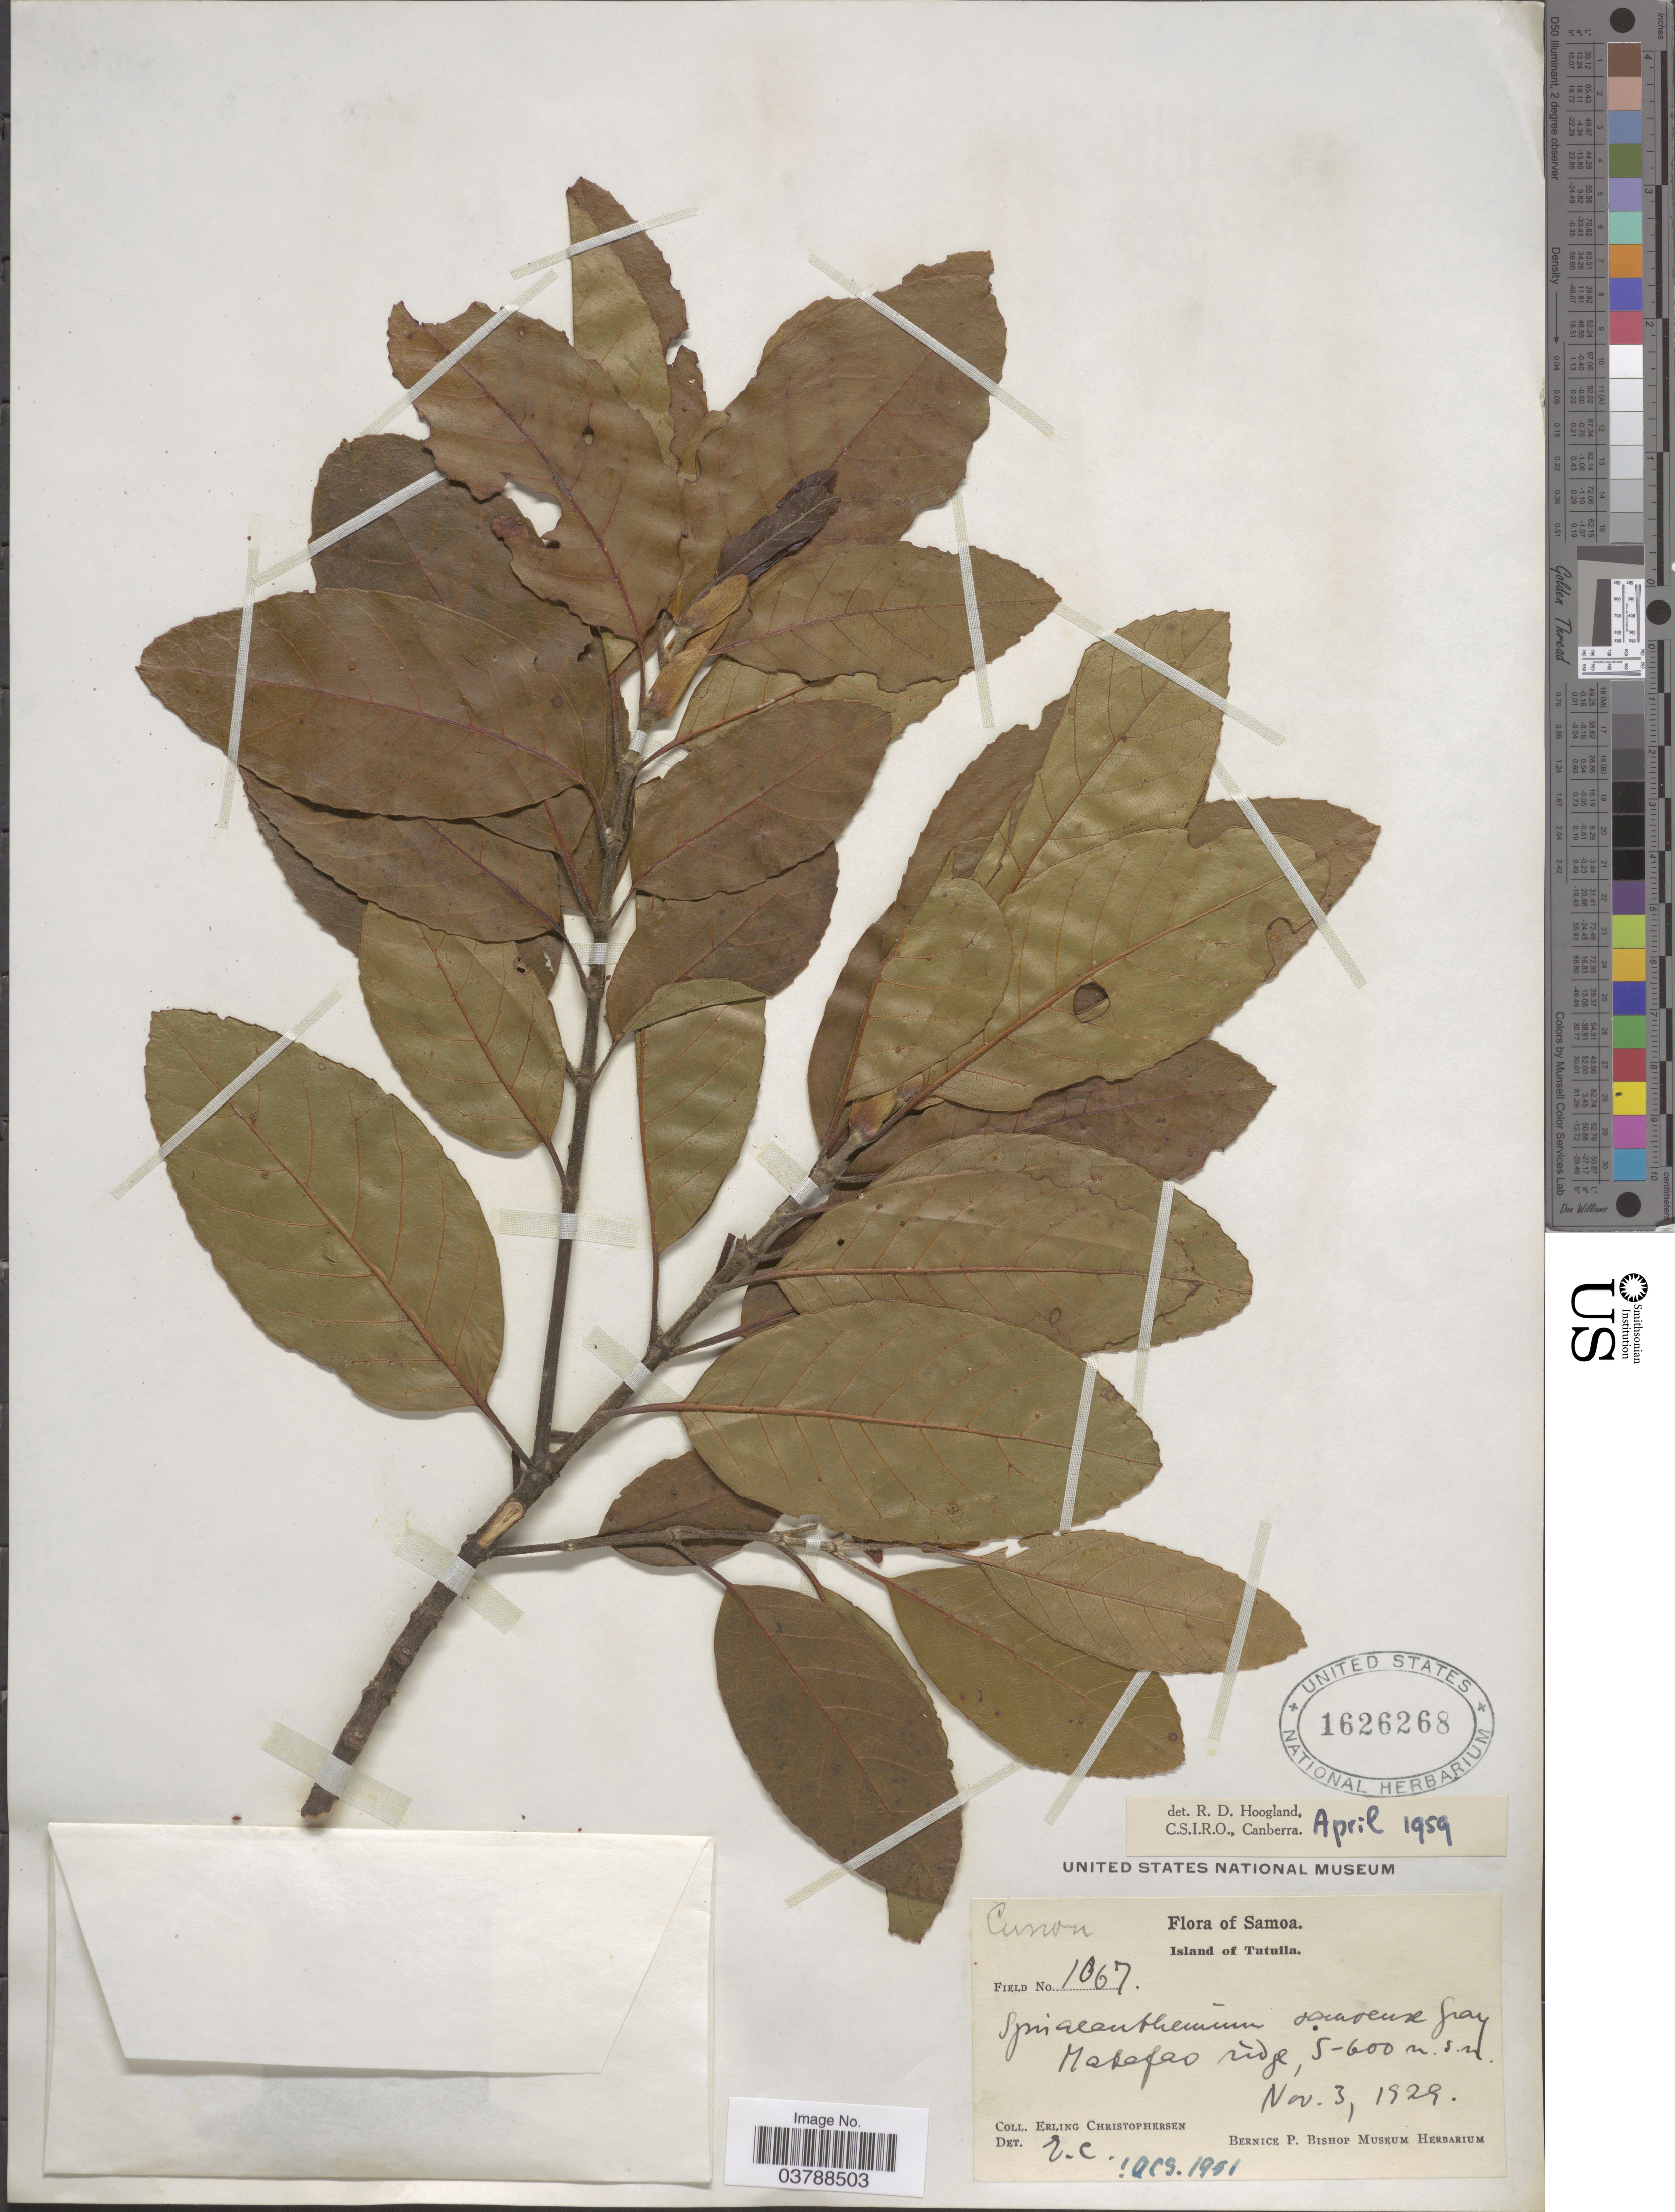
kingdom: Plantae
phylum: Tracheophyta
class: Magnoliopsida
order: Oxalidales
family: Cunoniaceae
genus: Spiraeanthemum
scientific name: Spiraeanthemum samoense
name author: A. Gray in Wilkes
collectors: E. Christophersen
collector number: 1067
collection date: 1929-11-03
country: American Samoa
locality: Samoa. Island of Tutuila. Masefau ridge.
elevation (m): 500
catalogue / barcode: US 1626268